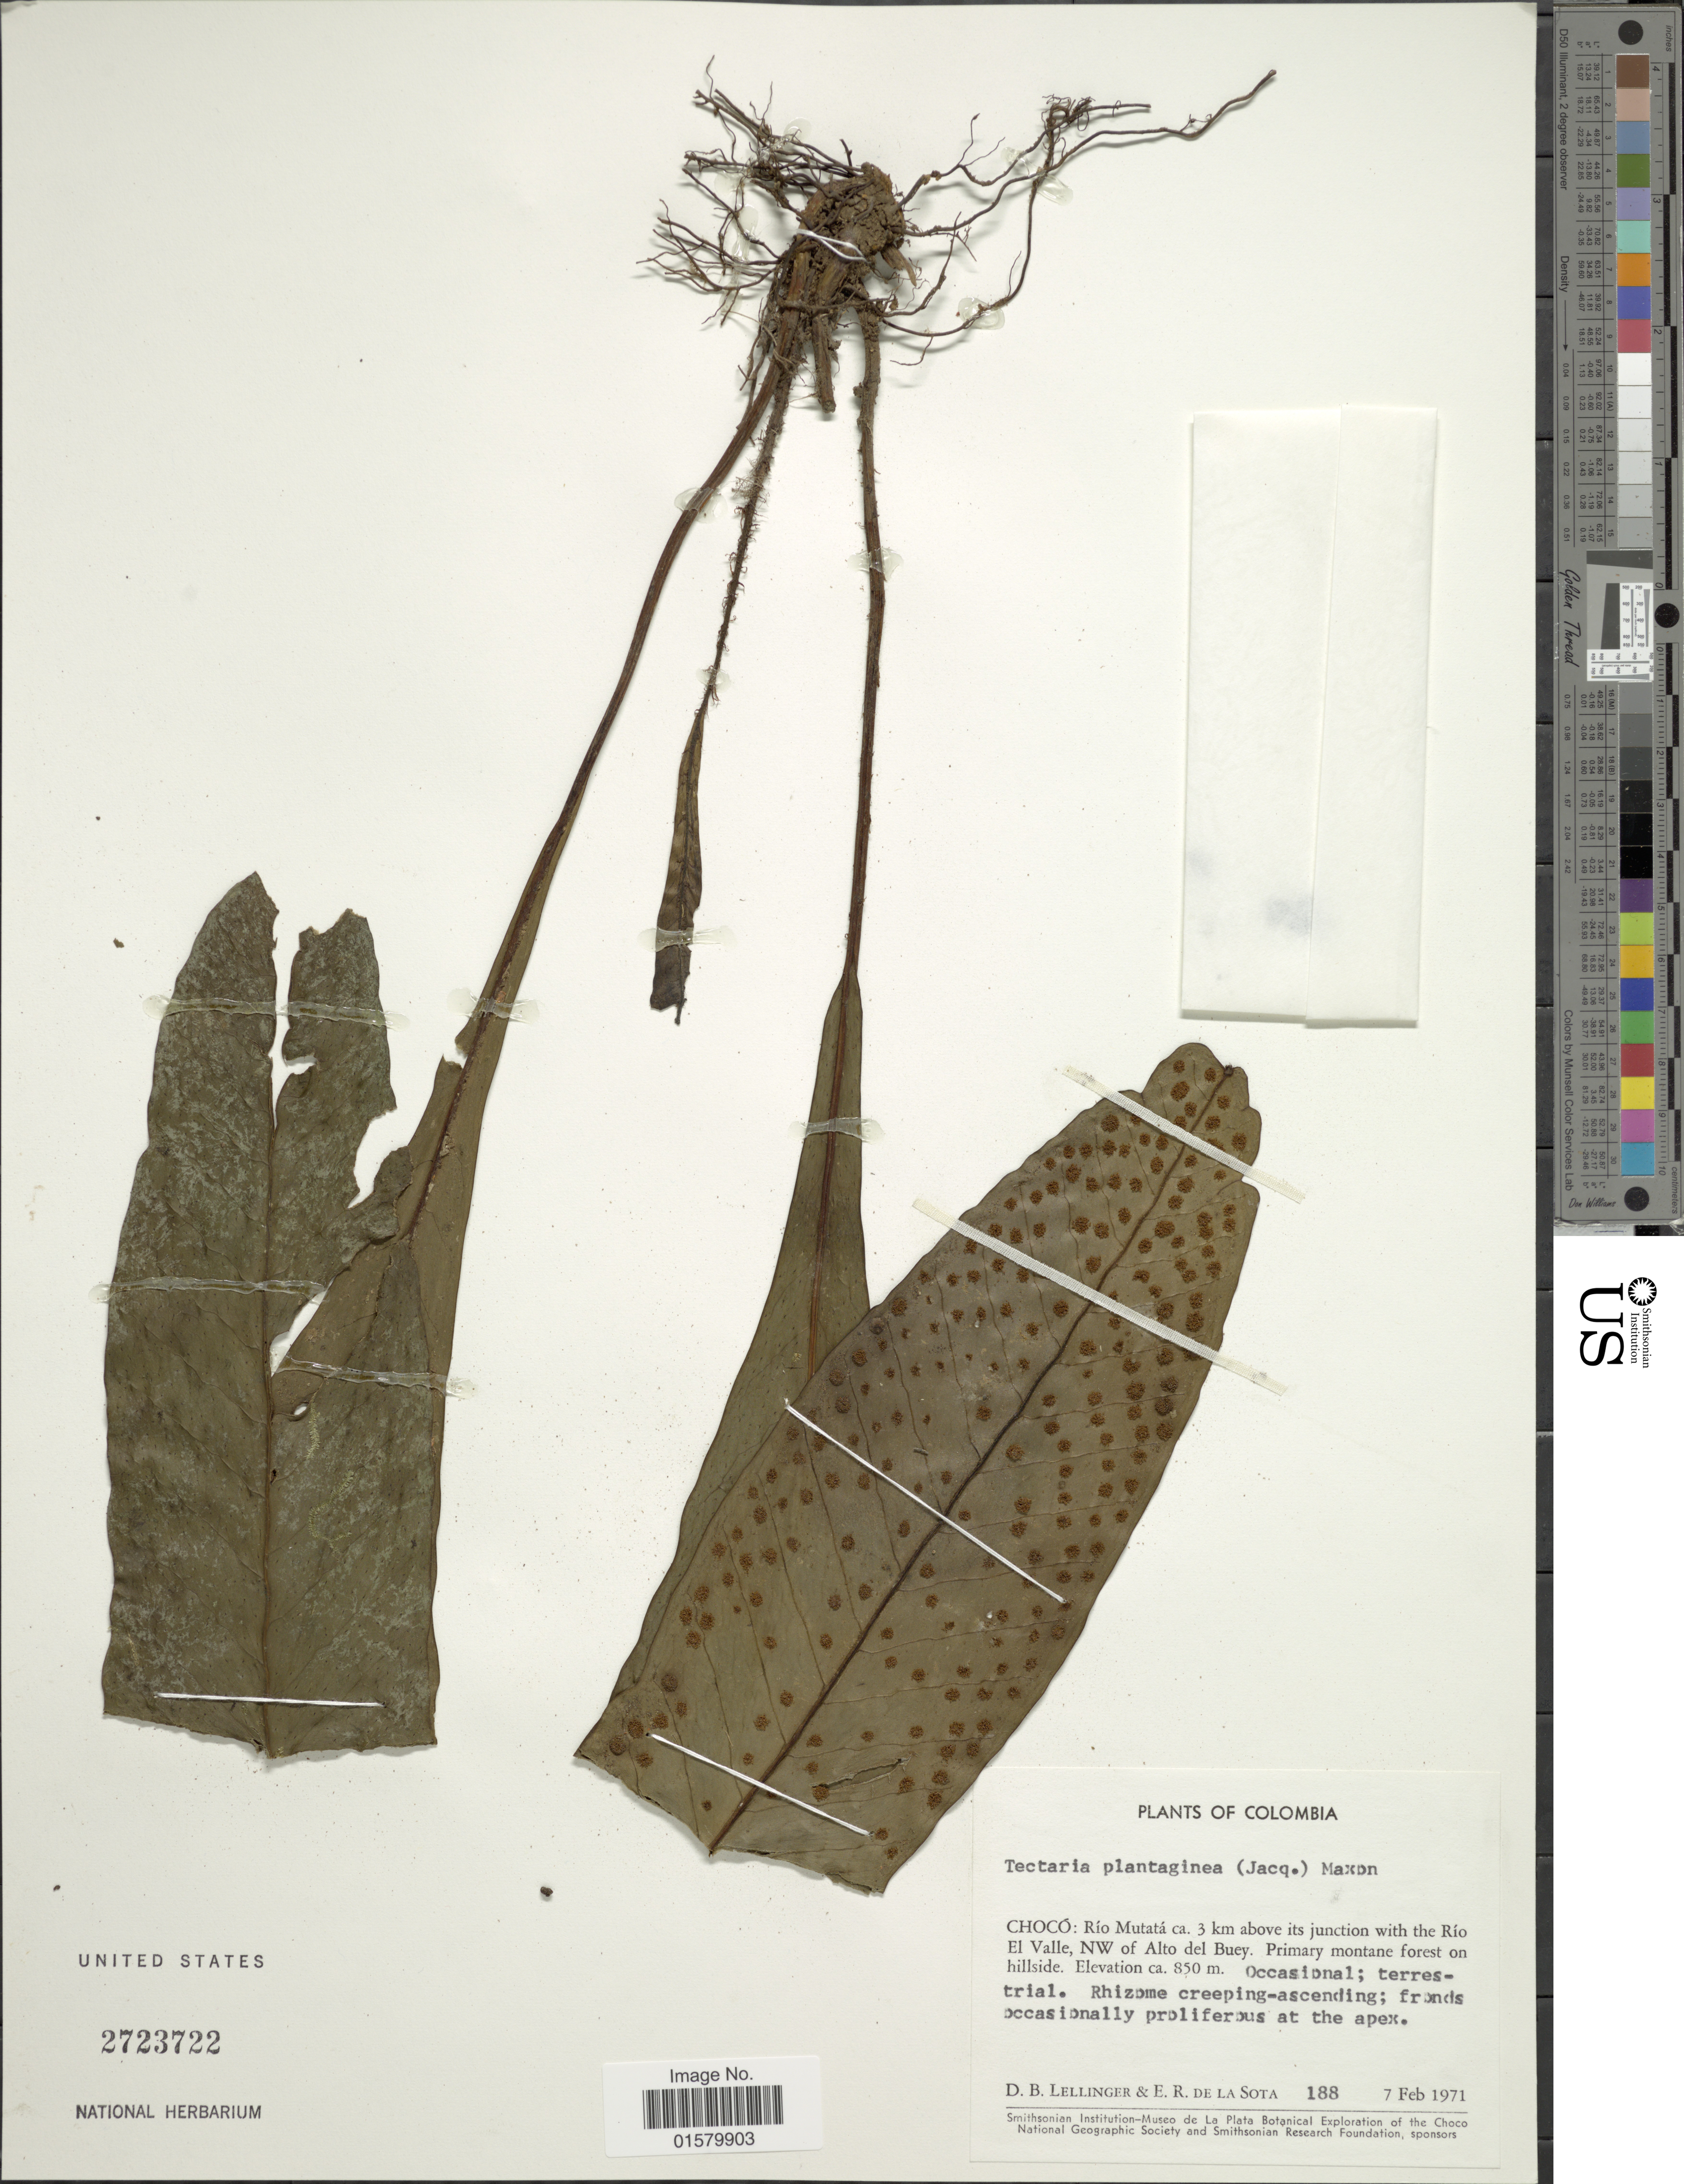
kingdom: Plantae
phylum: Tracheophyta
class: Polypodiopsida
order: Polypodiales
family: Tectariaceae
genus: Tectaria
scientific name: Tectaria plantaginea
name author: (Jacq.) Maxon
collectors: D. B. Lellinger & E. R. de la Sota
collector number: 188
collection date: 1971-02-07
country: Colombia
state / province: Chocó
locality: Choco: Rio Mutata ca 3 km above its junction with the Rio El Valle, NW of Alto del Buey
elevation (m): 850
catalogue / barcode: US 2723722